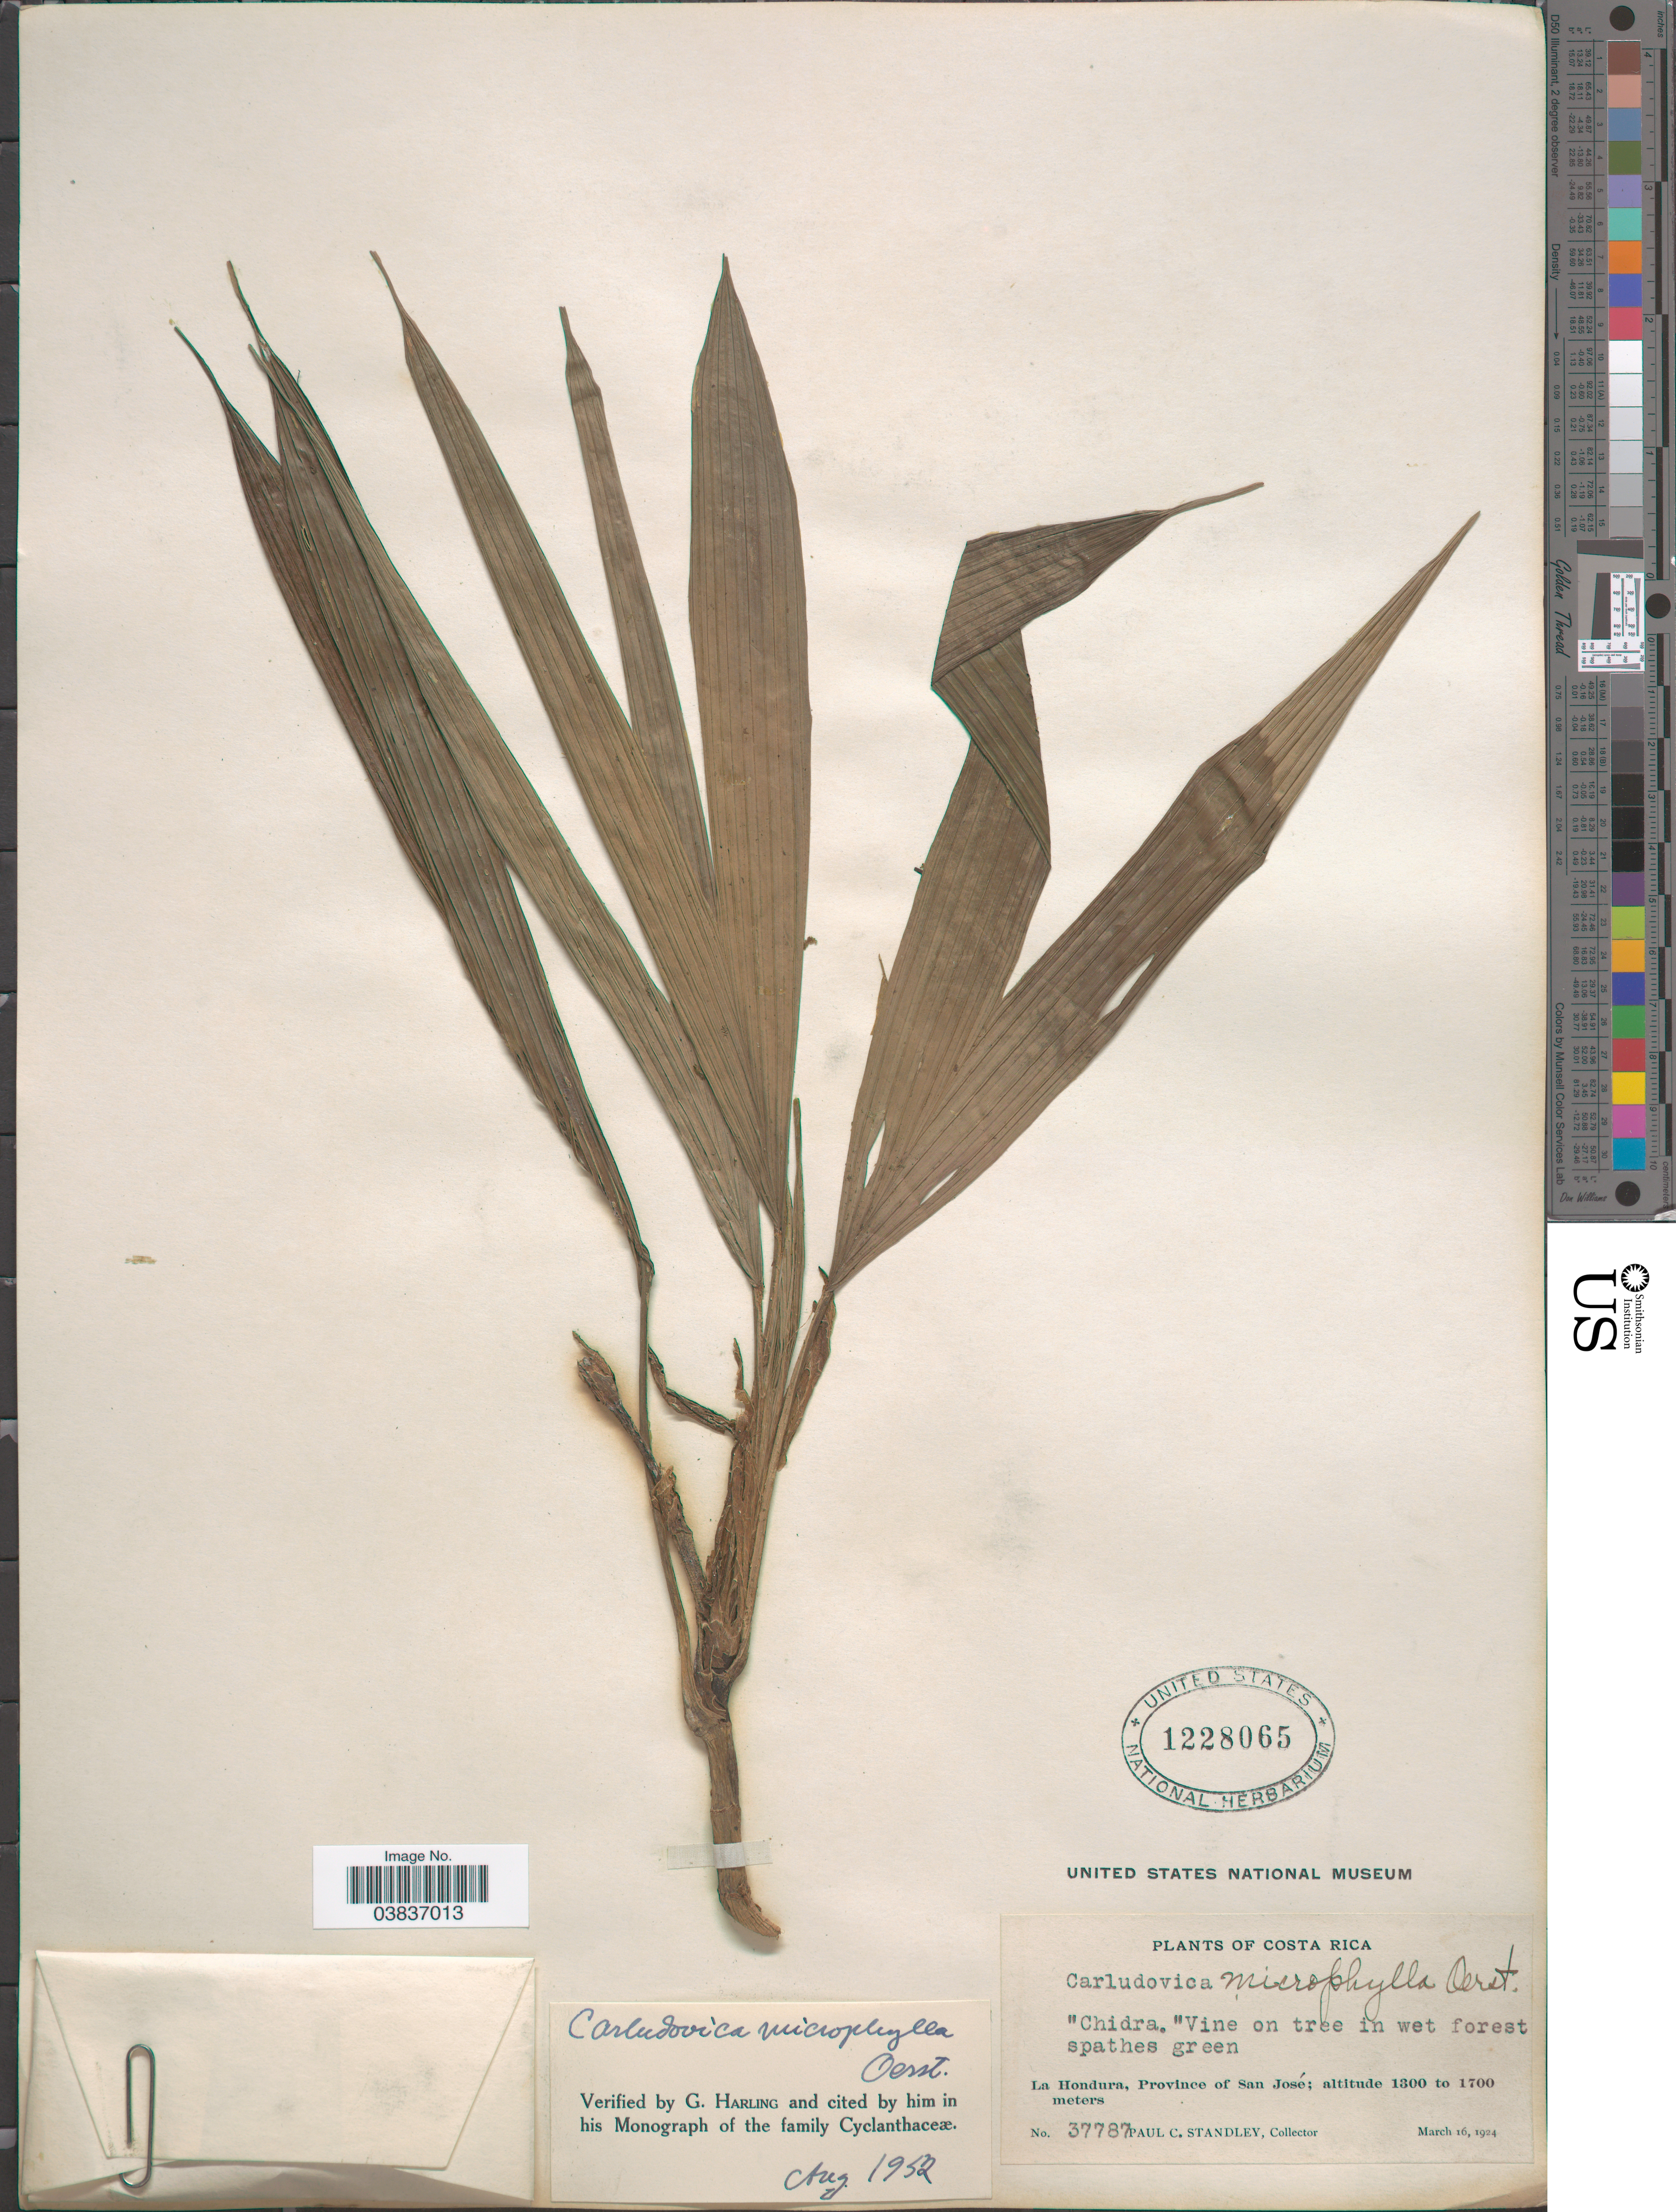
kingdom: Plantae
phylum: Tracheophyta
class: Liliopsida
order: Pandanales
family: Cyclanthaceae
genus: Asplundia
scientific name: Asplundia microphylla subsp. microphylla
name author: Harling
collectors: P. C. Standley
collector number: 37787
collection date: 1924-03-16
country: Costa Rica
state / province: San José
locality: La Hondura.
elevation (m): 1300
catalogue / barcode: US 1228065